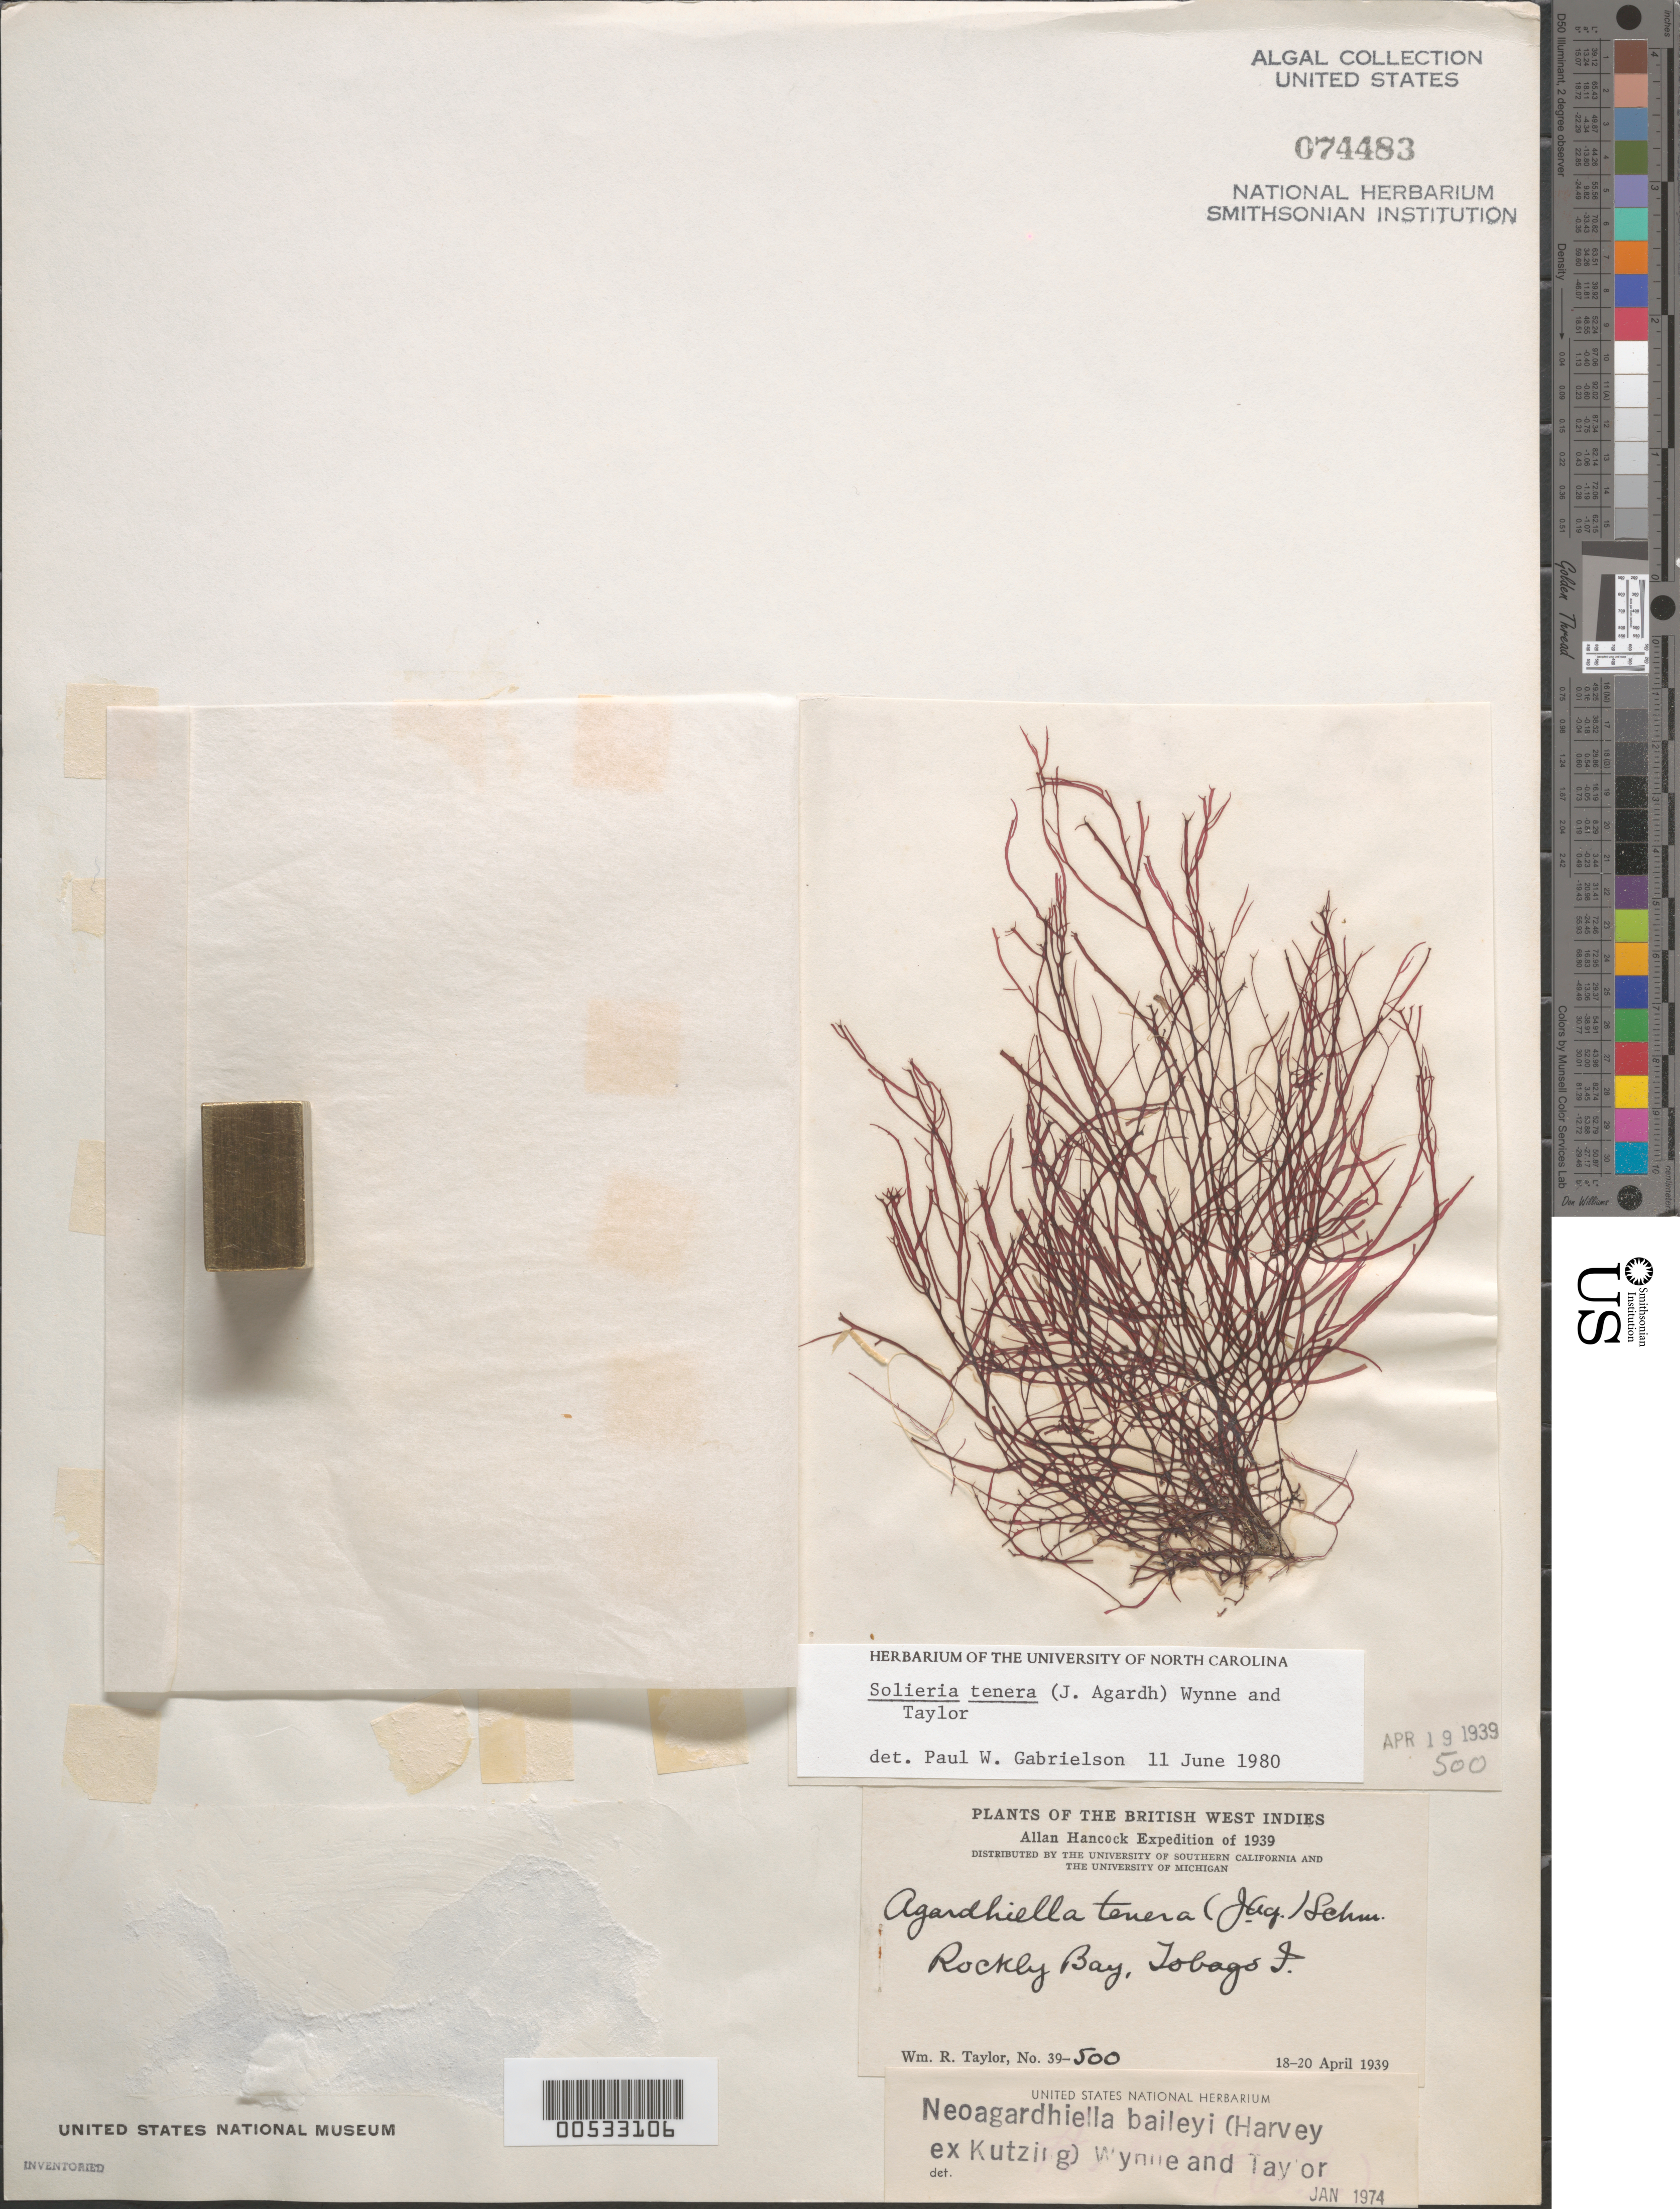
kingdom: Plantae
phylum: Rhodophyta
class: Florideophyceae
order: Gigartinales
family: Solieriaceae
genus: Solieria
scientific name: Solieria filiformis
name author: (Kütz.) P.W. Gabrielson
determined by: Algae name updating Project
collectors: W. R. Taylor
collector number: WRT 39-500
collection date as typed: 18 Apr 1939 TO 20 Apr 1939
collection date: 1939-04-18/1939-04-20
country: Trinidad and Tobago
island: Tobago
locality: Rockly Bay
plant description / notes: Allan Hancock Expedition of 1939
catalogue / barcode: US 74483